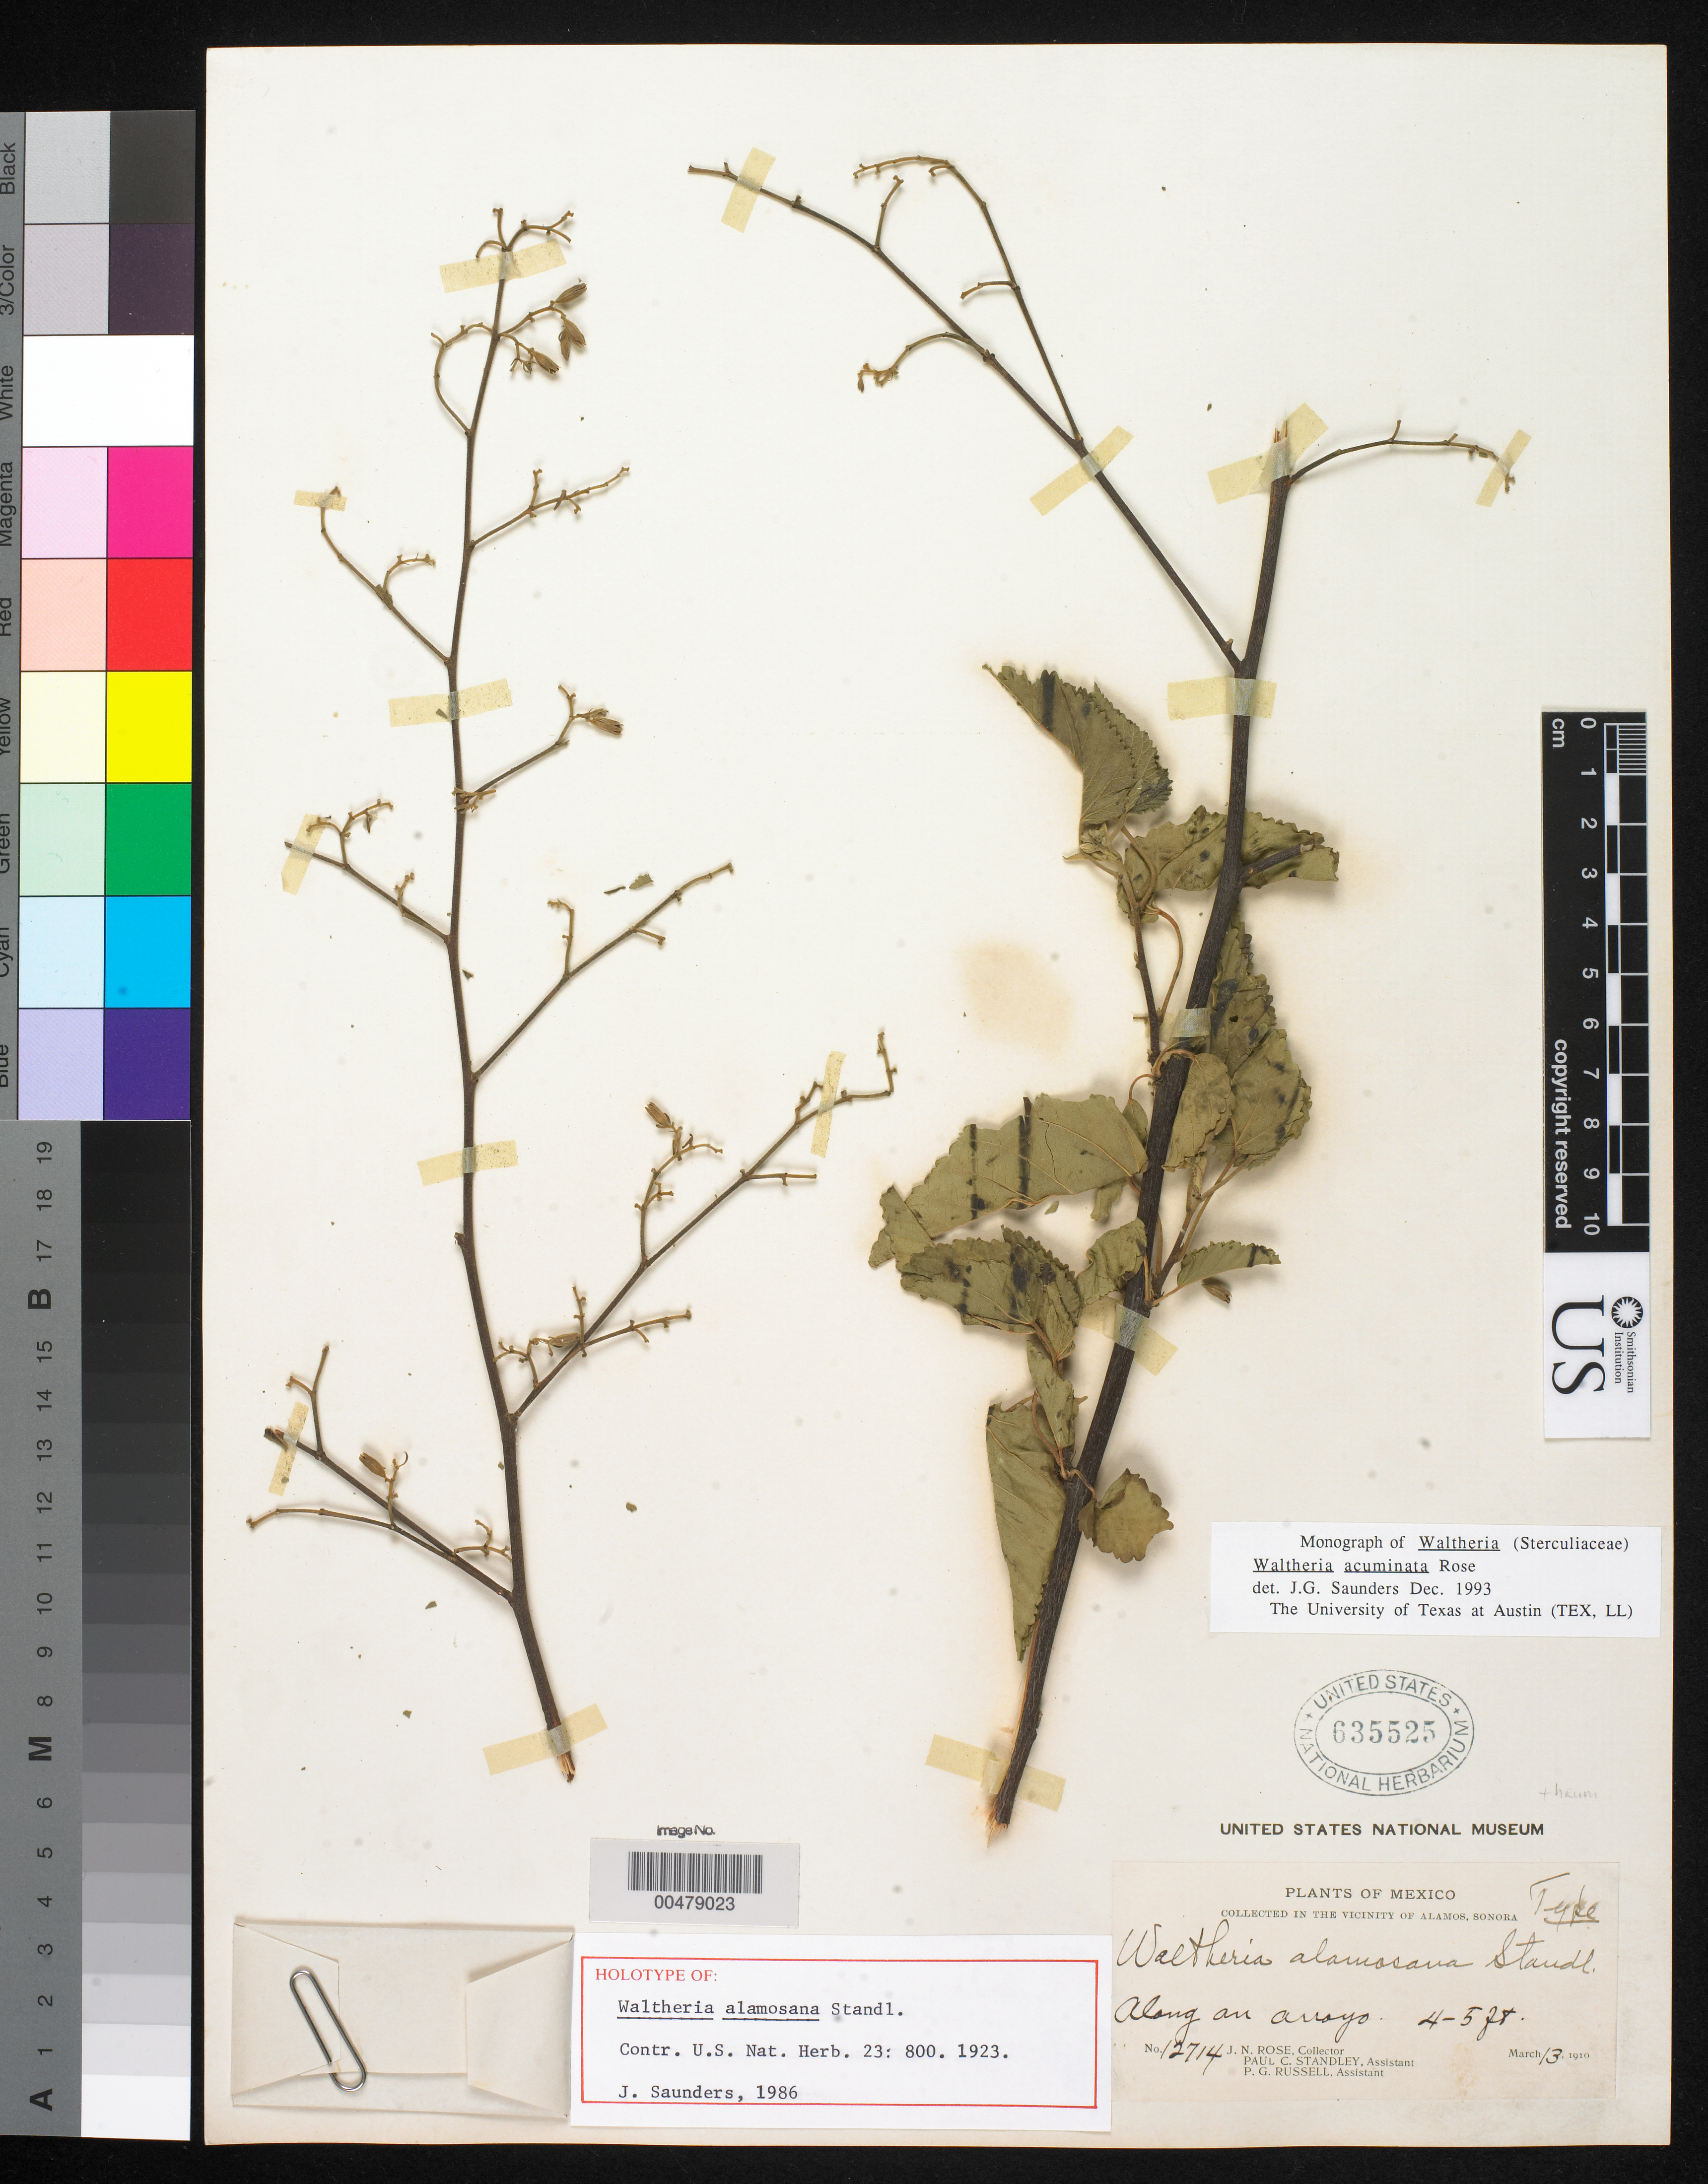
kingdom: Plantae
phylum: Tracheophyta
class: Magnoliopsida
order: Malvales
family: Malvaceae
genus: Waltheria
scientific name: Waltheria alamosana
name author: Standl.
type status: Holotype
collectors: J. N. Rose, P. C. Standley & P. G. Russell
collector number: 12714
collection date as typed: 13 Mar 1910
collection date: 1910-03-13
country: Mexico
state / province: Sonora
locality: Vicinity of Alamos.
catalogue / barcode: US 635525